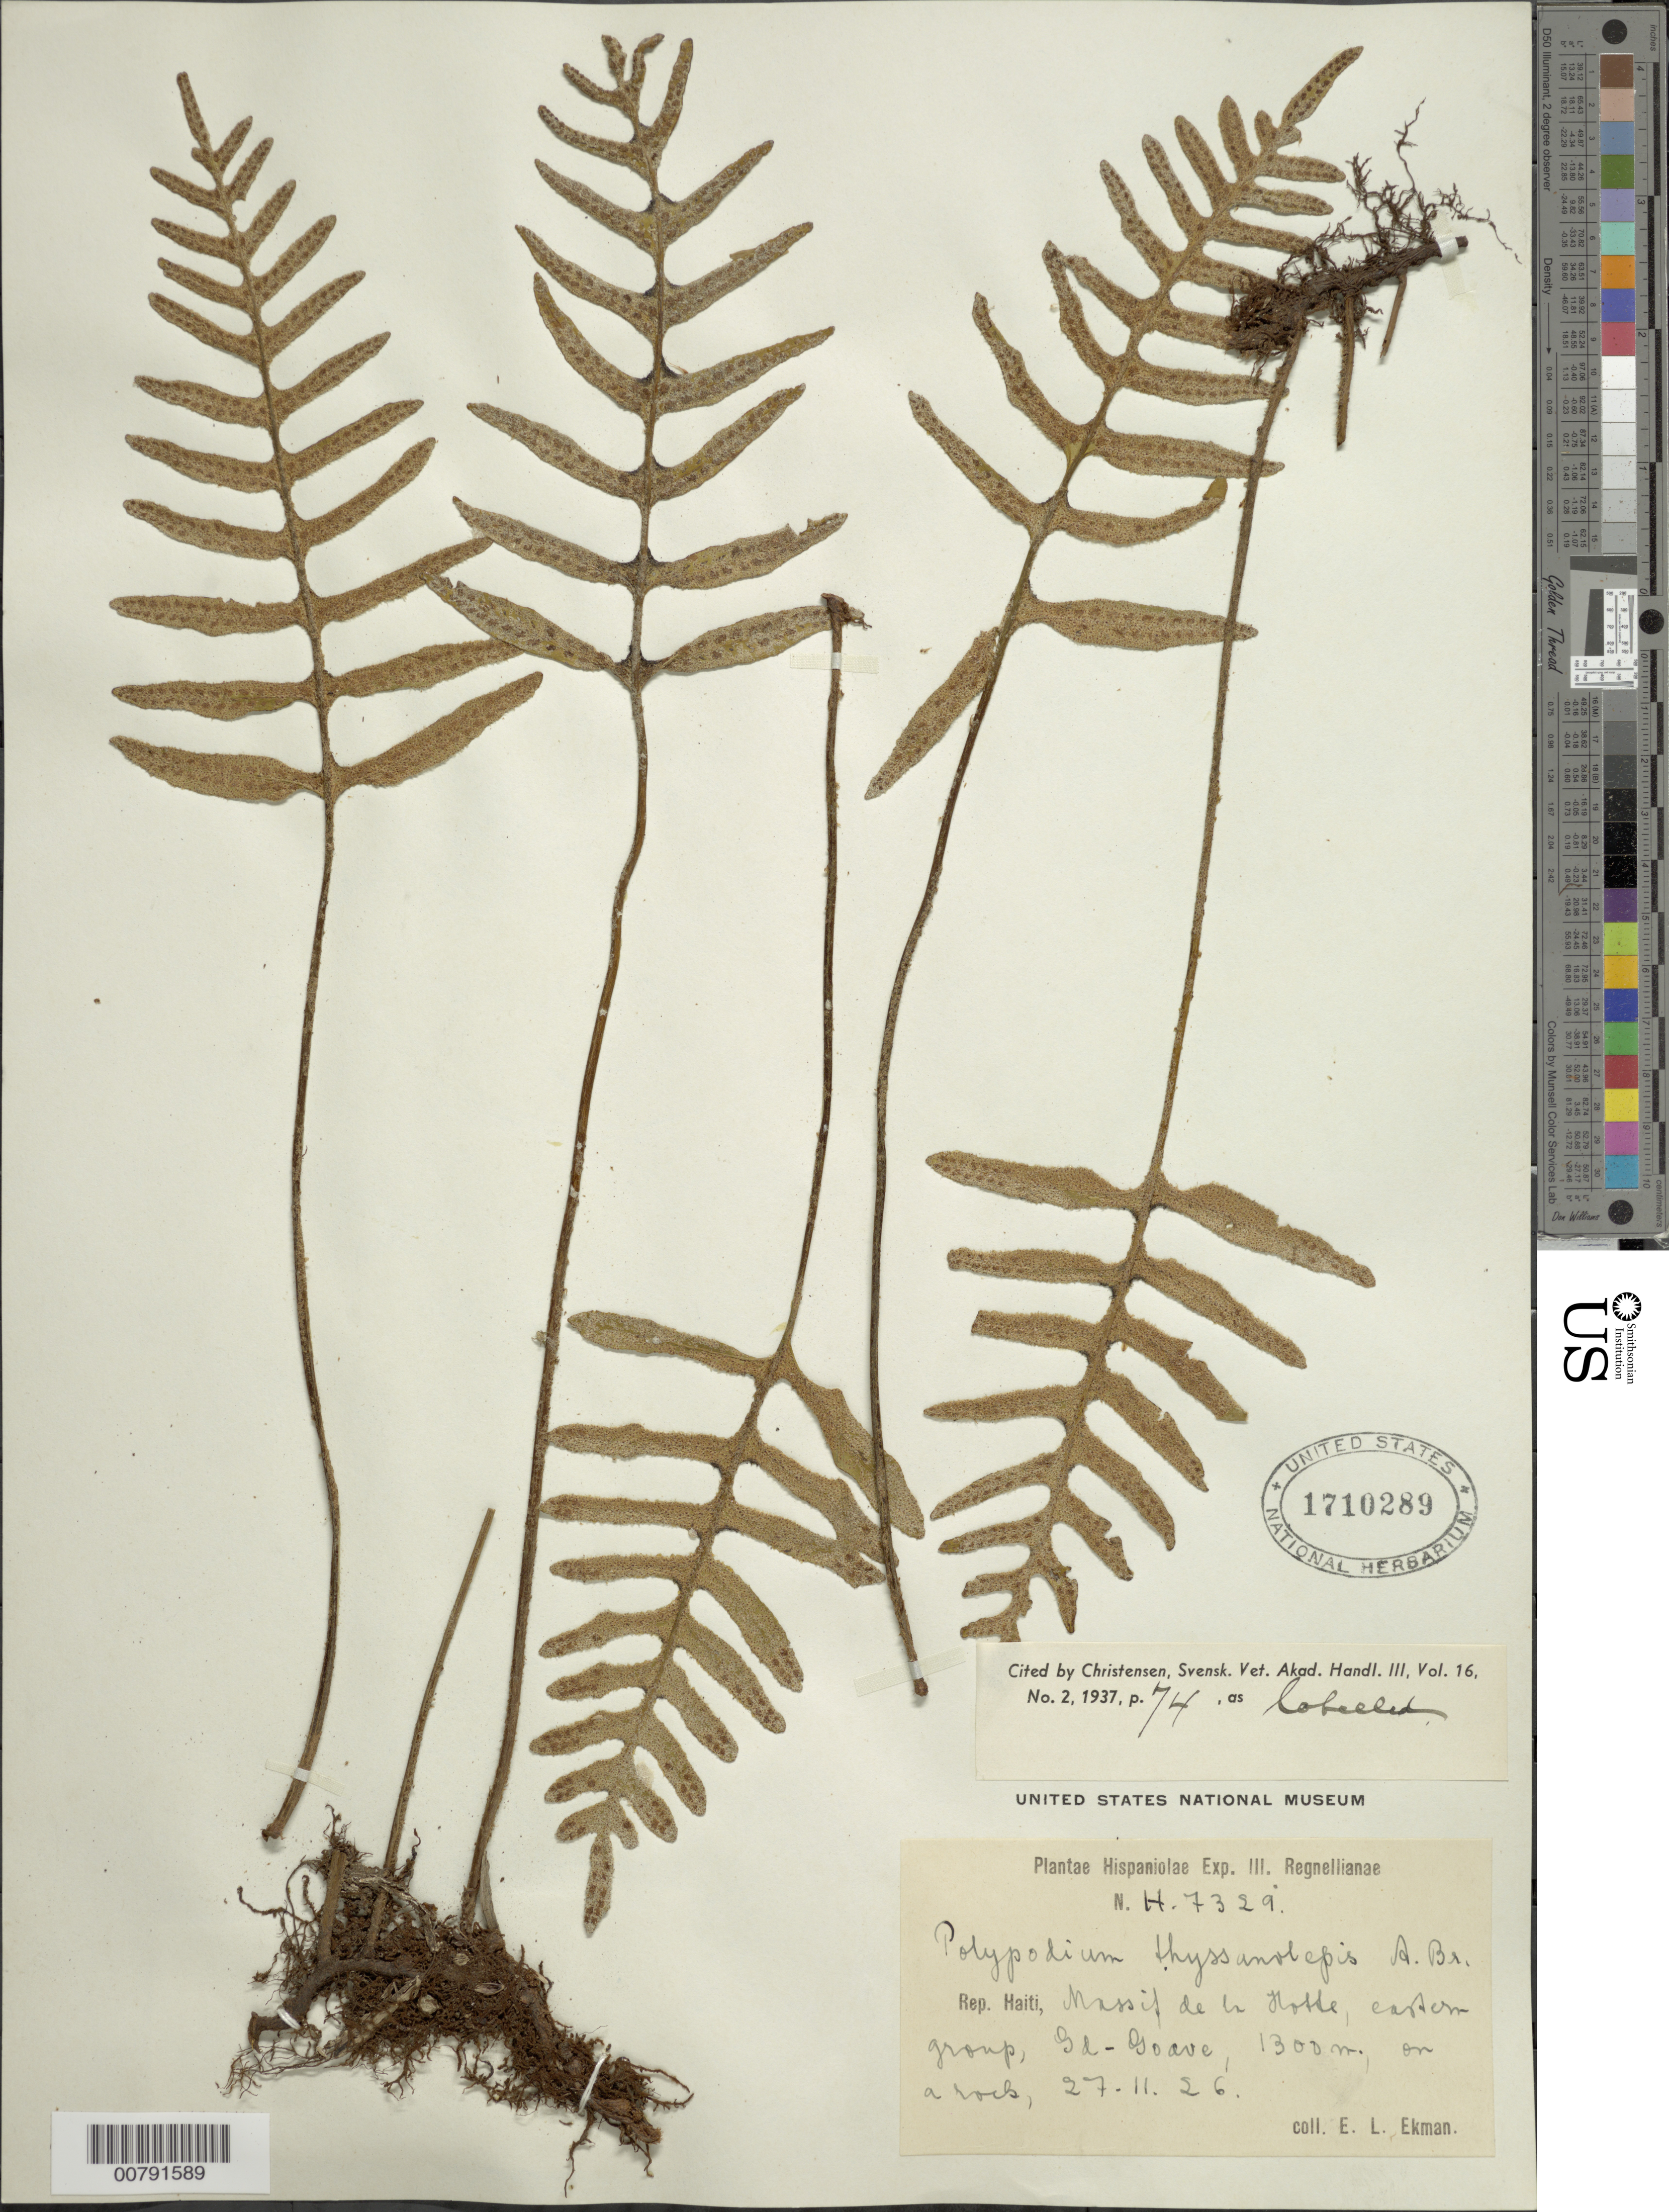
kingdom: Plantae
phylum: Tracheophyta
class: Polypodiopsida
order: Polypodiales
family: Polypodiaceae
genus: Pleopeltis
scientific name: Pleopeltis thyssanolepis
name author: (A. Braun ex Klotzsch) E.G. Andrews & Windham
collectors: E. L. Ekman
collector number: H 7329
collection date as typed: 27 Nov 1926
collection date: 1926-11-27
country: Haiti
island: Hispaniola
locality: Massif de la Hotte, eastern group, Gd-Goave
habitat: On a rock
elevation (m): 1300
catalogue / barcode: US 1710289